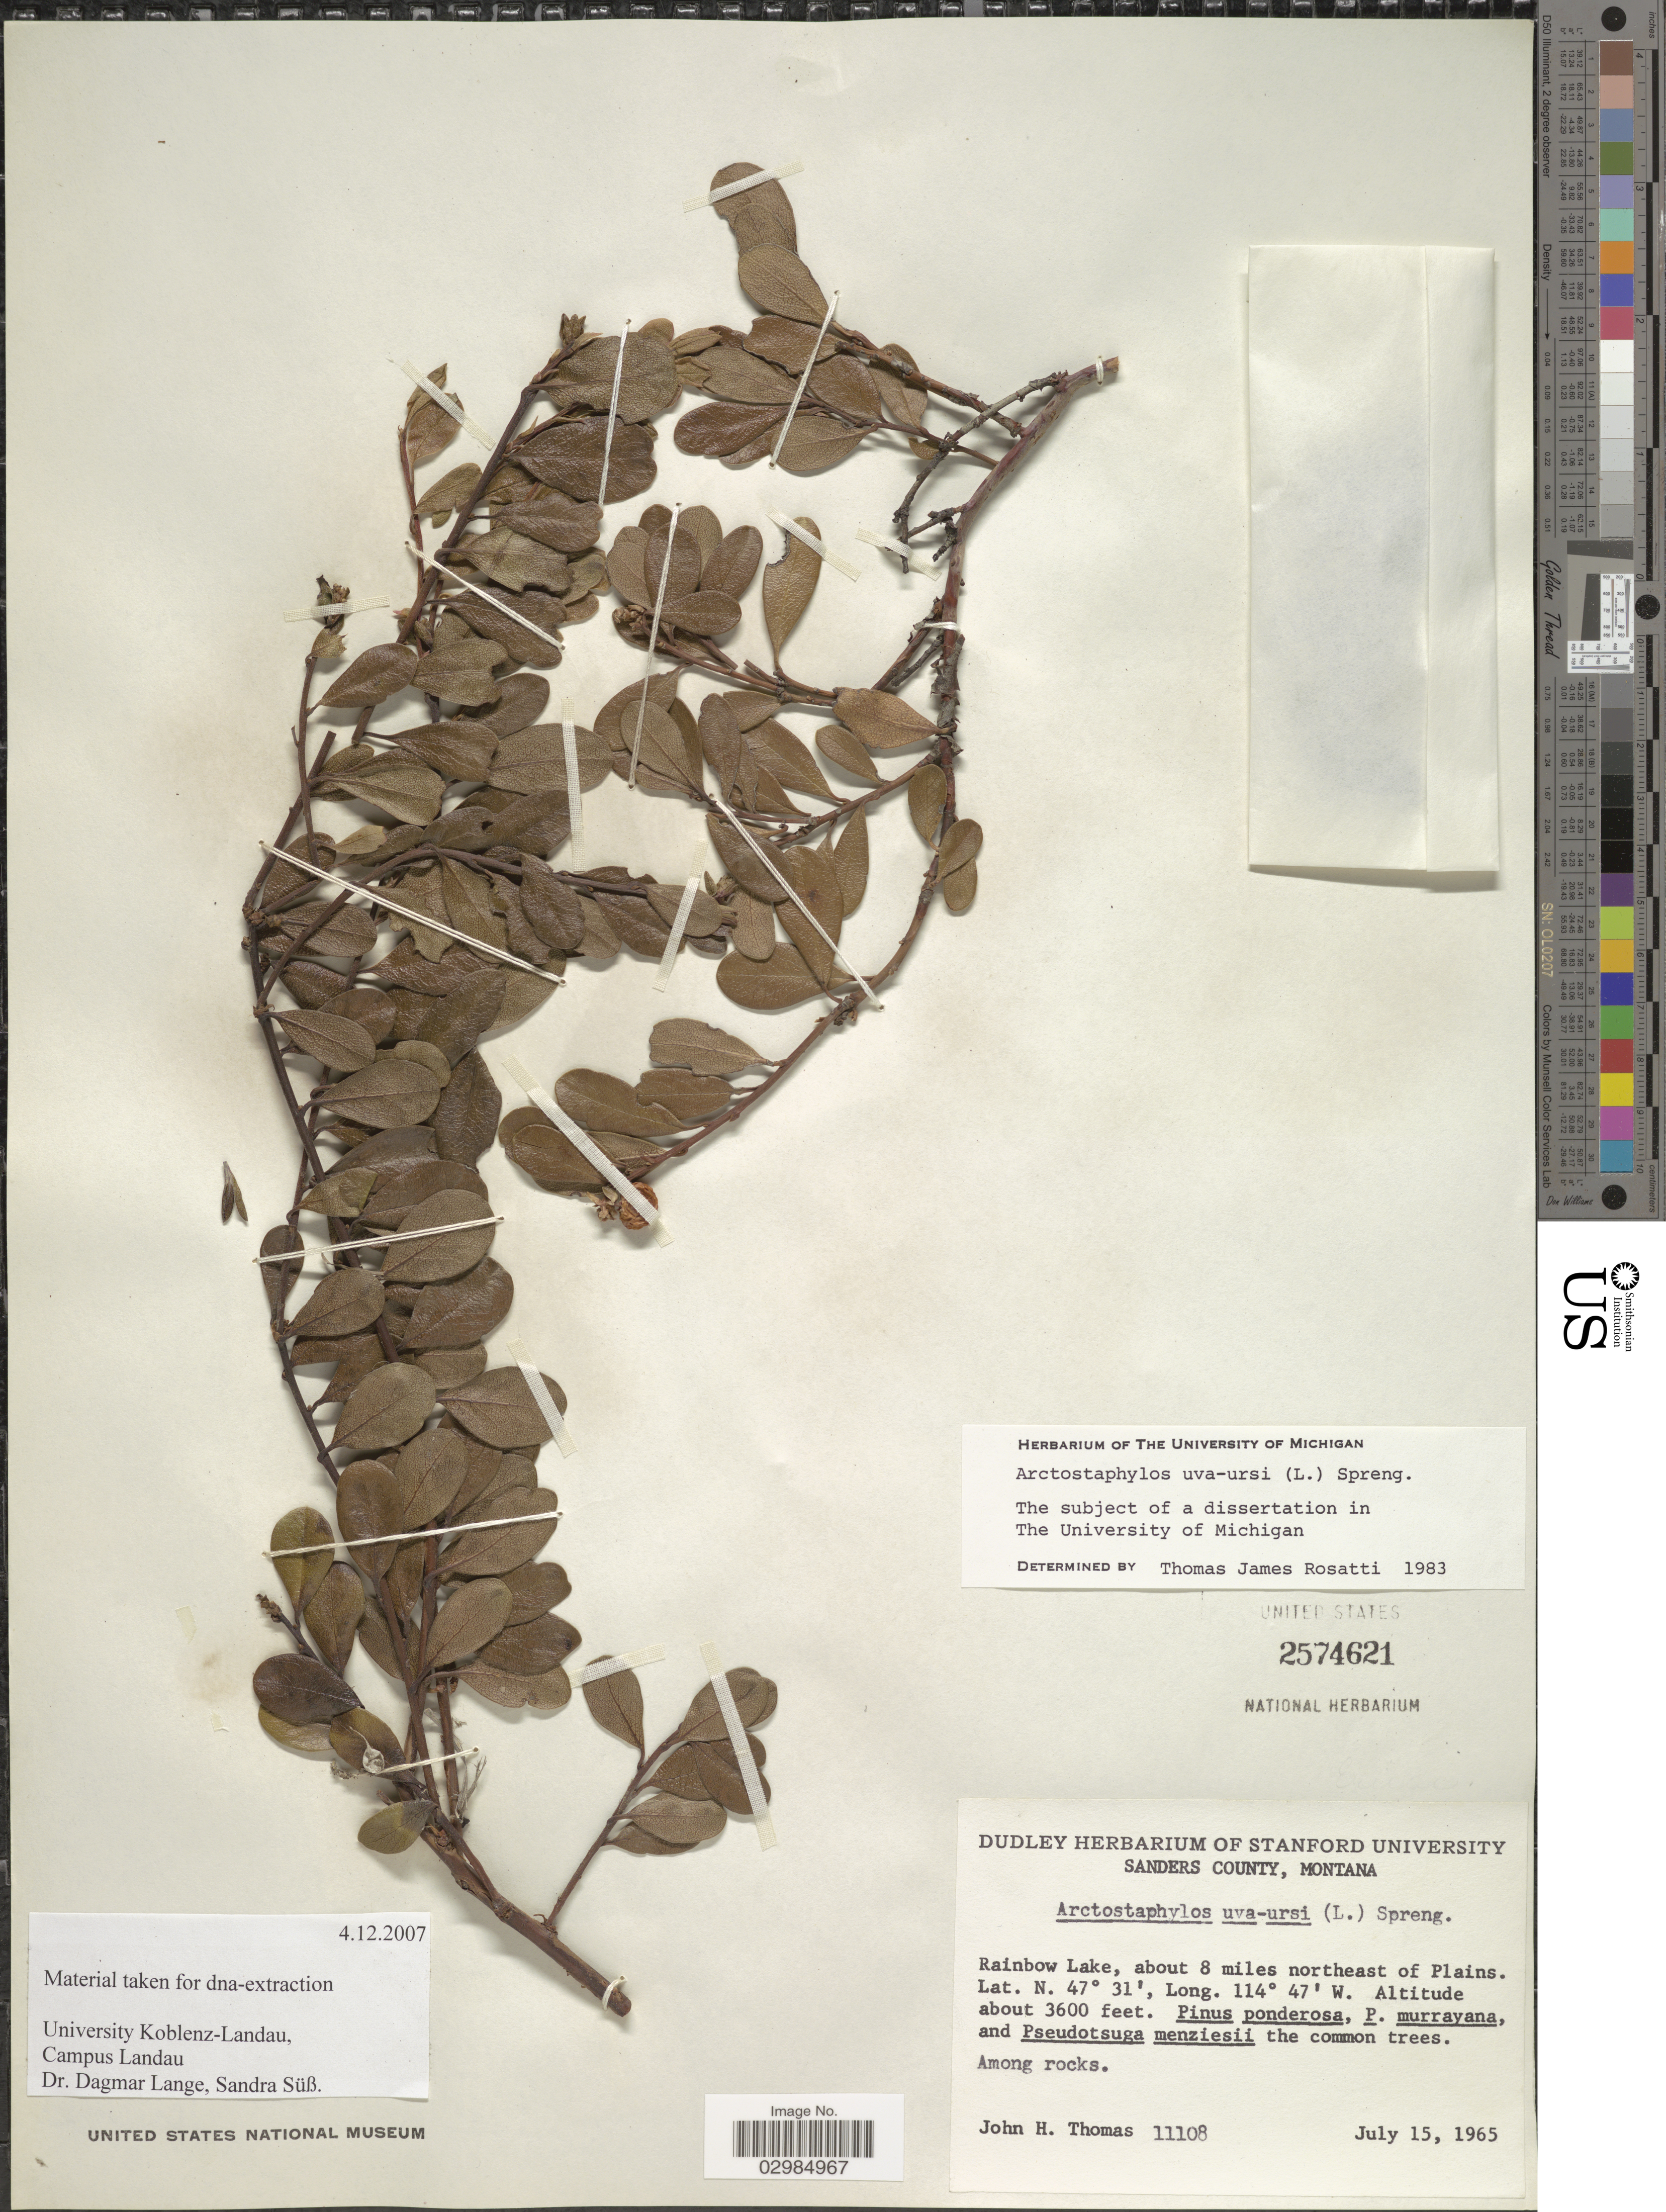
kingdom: Plantae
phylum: Tracheophyta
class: Magnoliopsida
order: Ericales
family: Ericaceae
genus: Arctostaphylos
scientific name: Arctostaphylos uva-ursi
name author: (L.) Spreng.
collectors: J. H. Thomas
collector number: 11108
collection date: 1965-07-15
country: United States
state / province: Montana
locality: Sanders County. Rainbow Lake, about 8 miles northeast of Plains.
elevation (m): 1097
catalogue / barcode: US 2574621